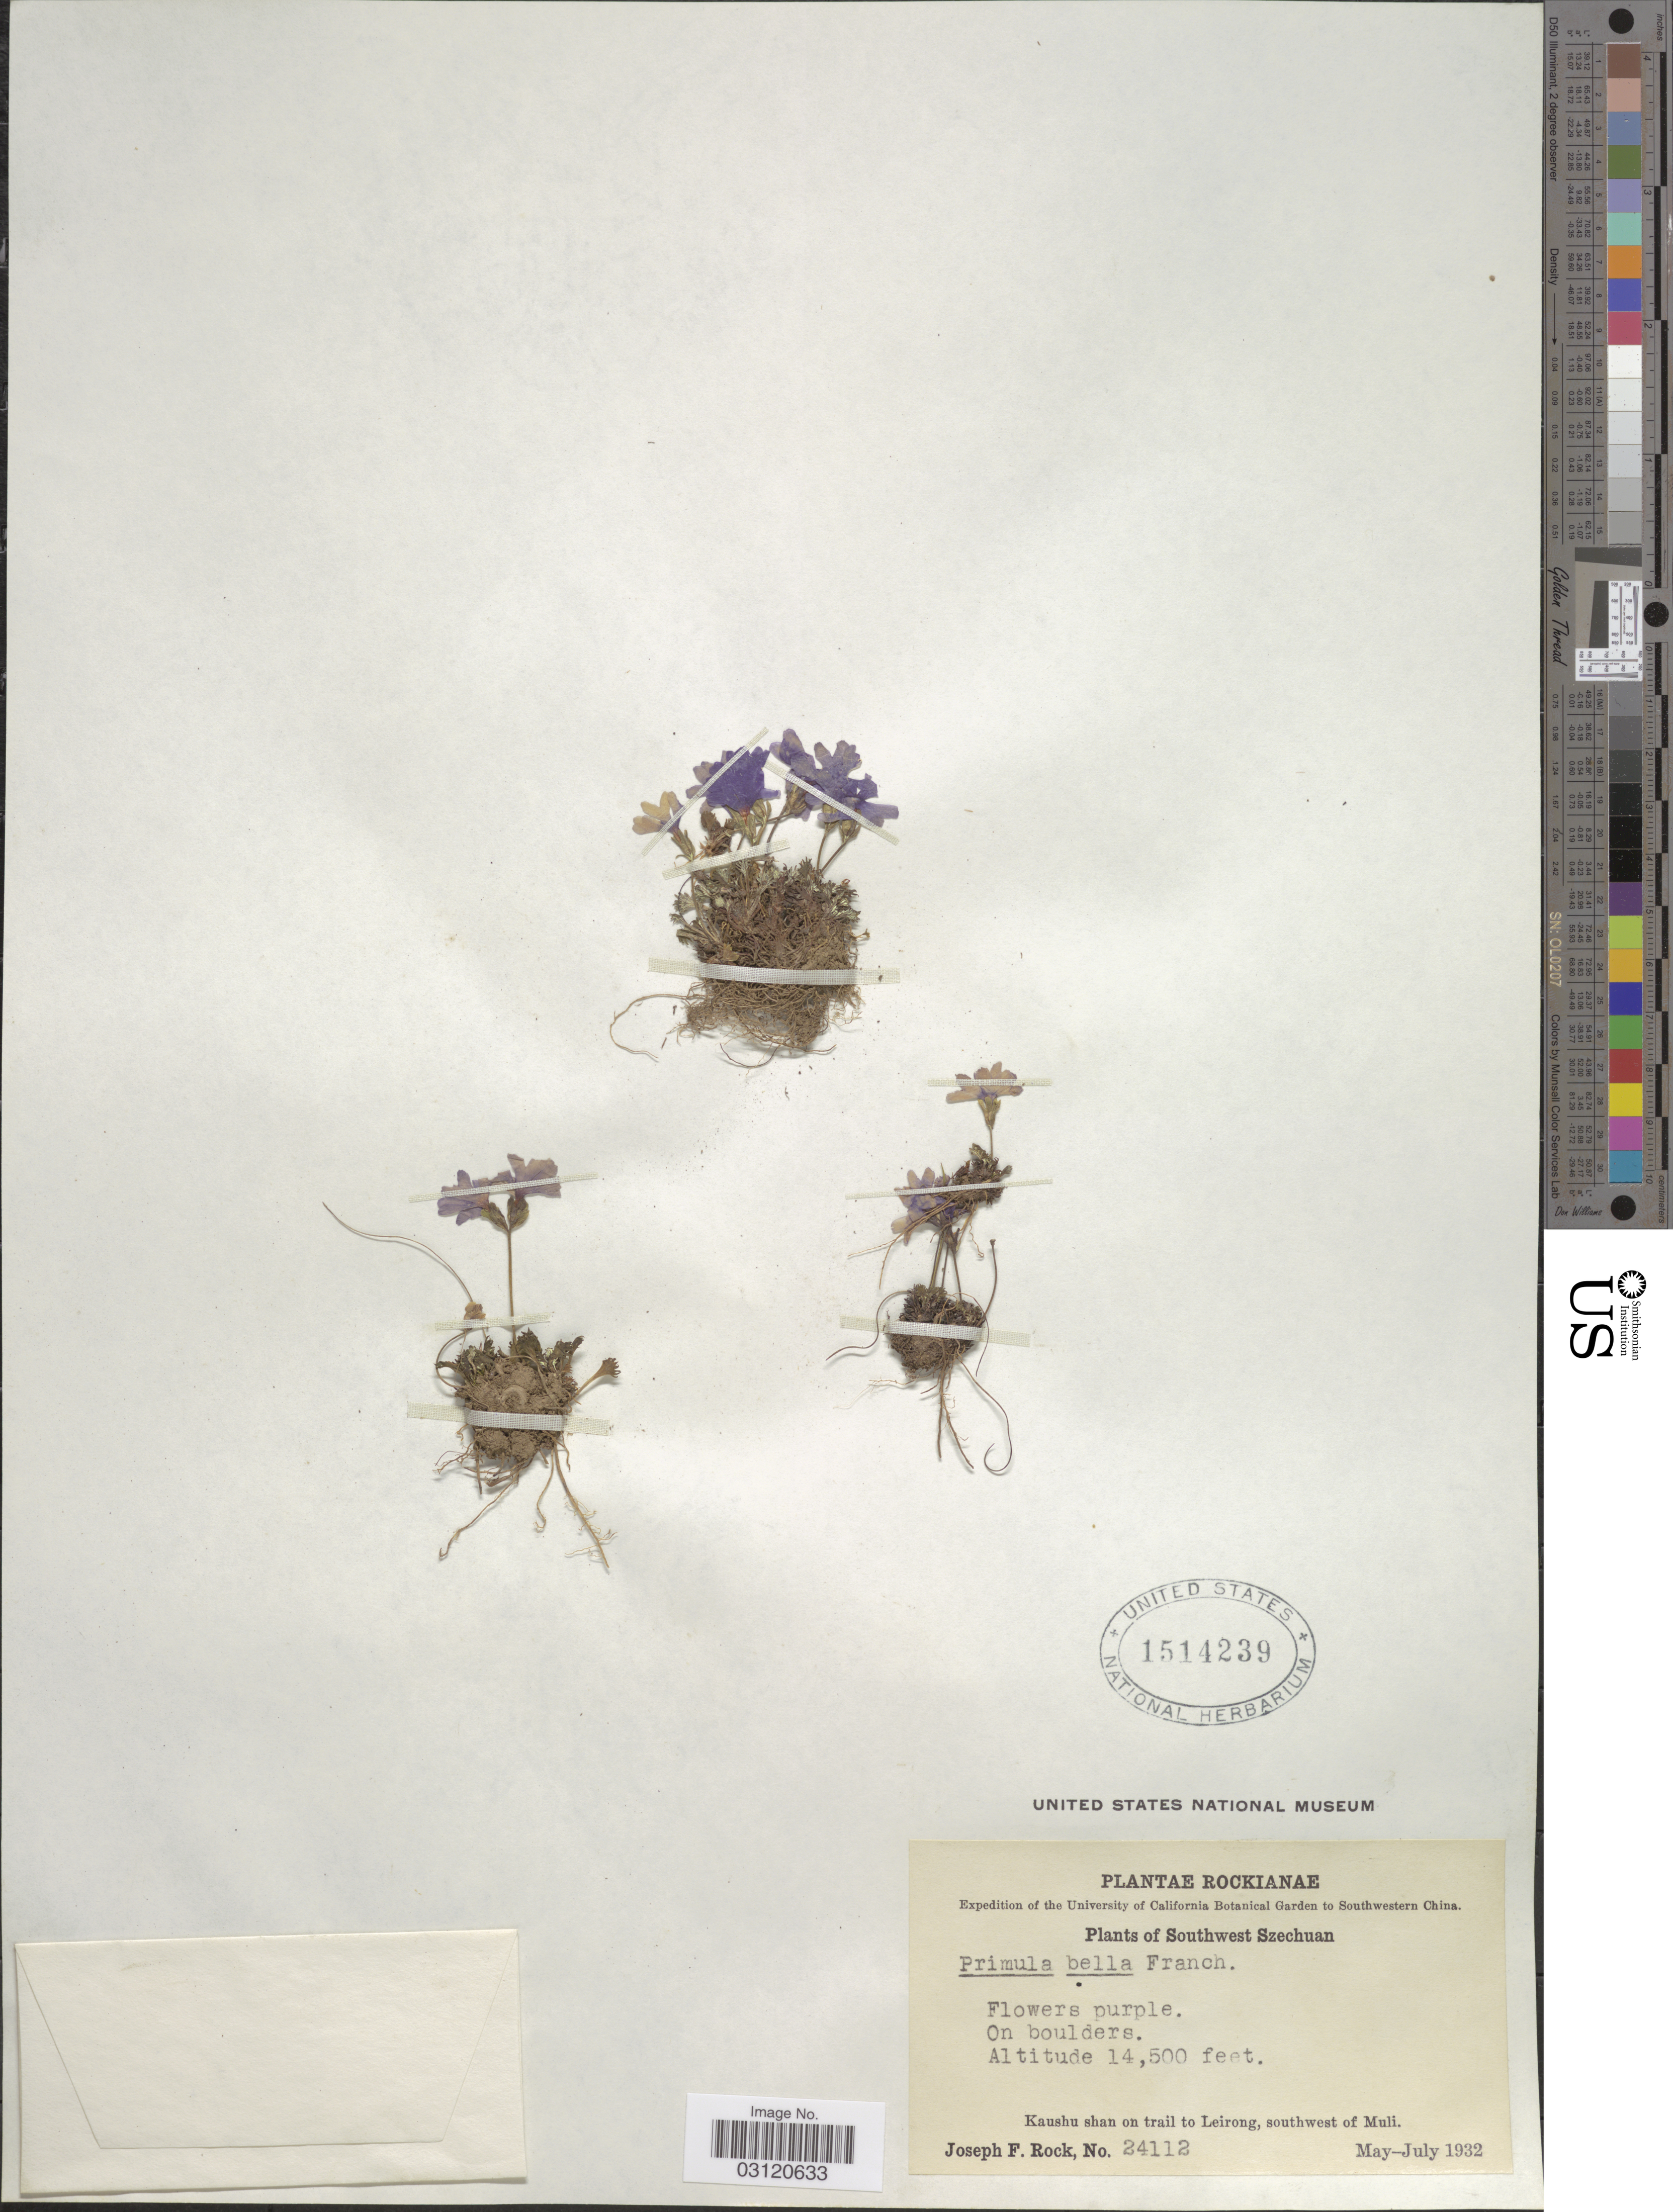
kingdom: Plantae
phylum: Tracheophyta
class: Magnoliopsida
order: Ericales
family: Primulaceae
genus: Primula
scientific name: Primula bella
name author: Franch.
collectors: J. F. Rock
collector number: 24112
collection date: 1932-05/1932-07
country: China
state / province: Sichuan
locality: Southwestern China, Southwest Szechuan, Kaushu shan on trail to Leirong, southwest of Muli.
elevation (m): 4420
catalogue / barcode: US 1514239